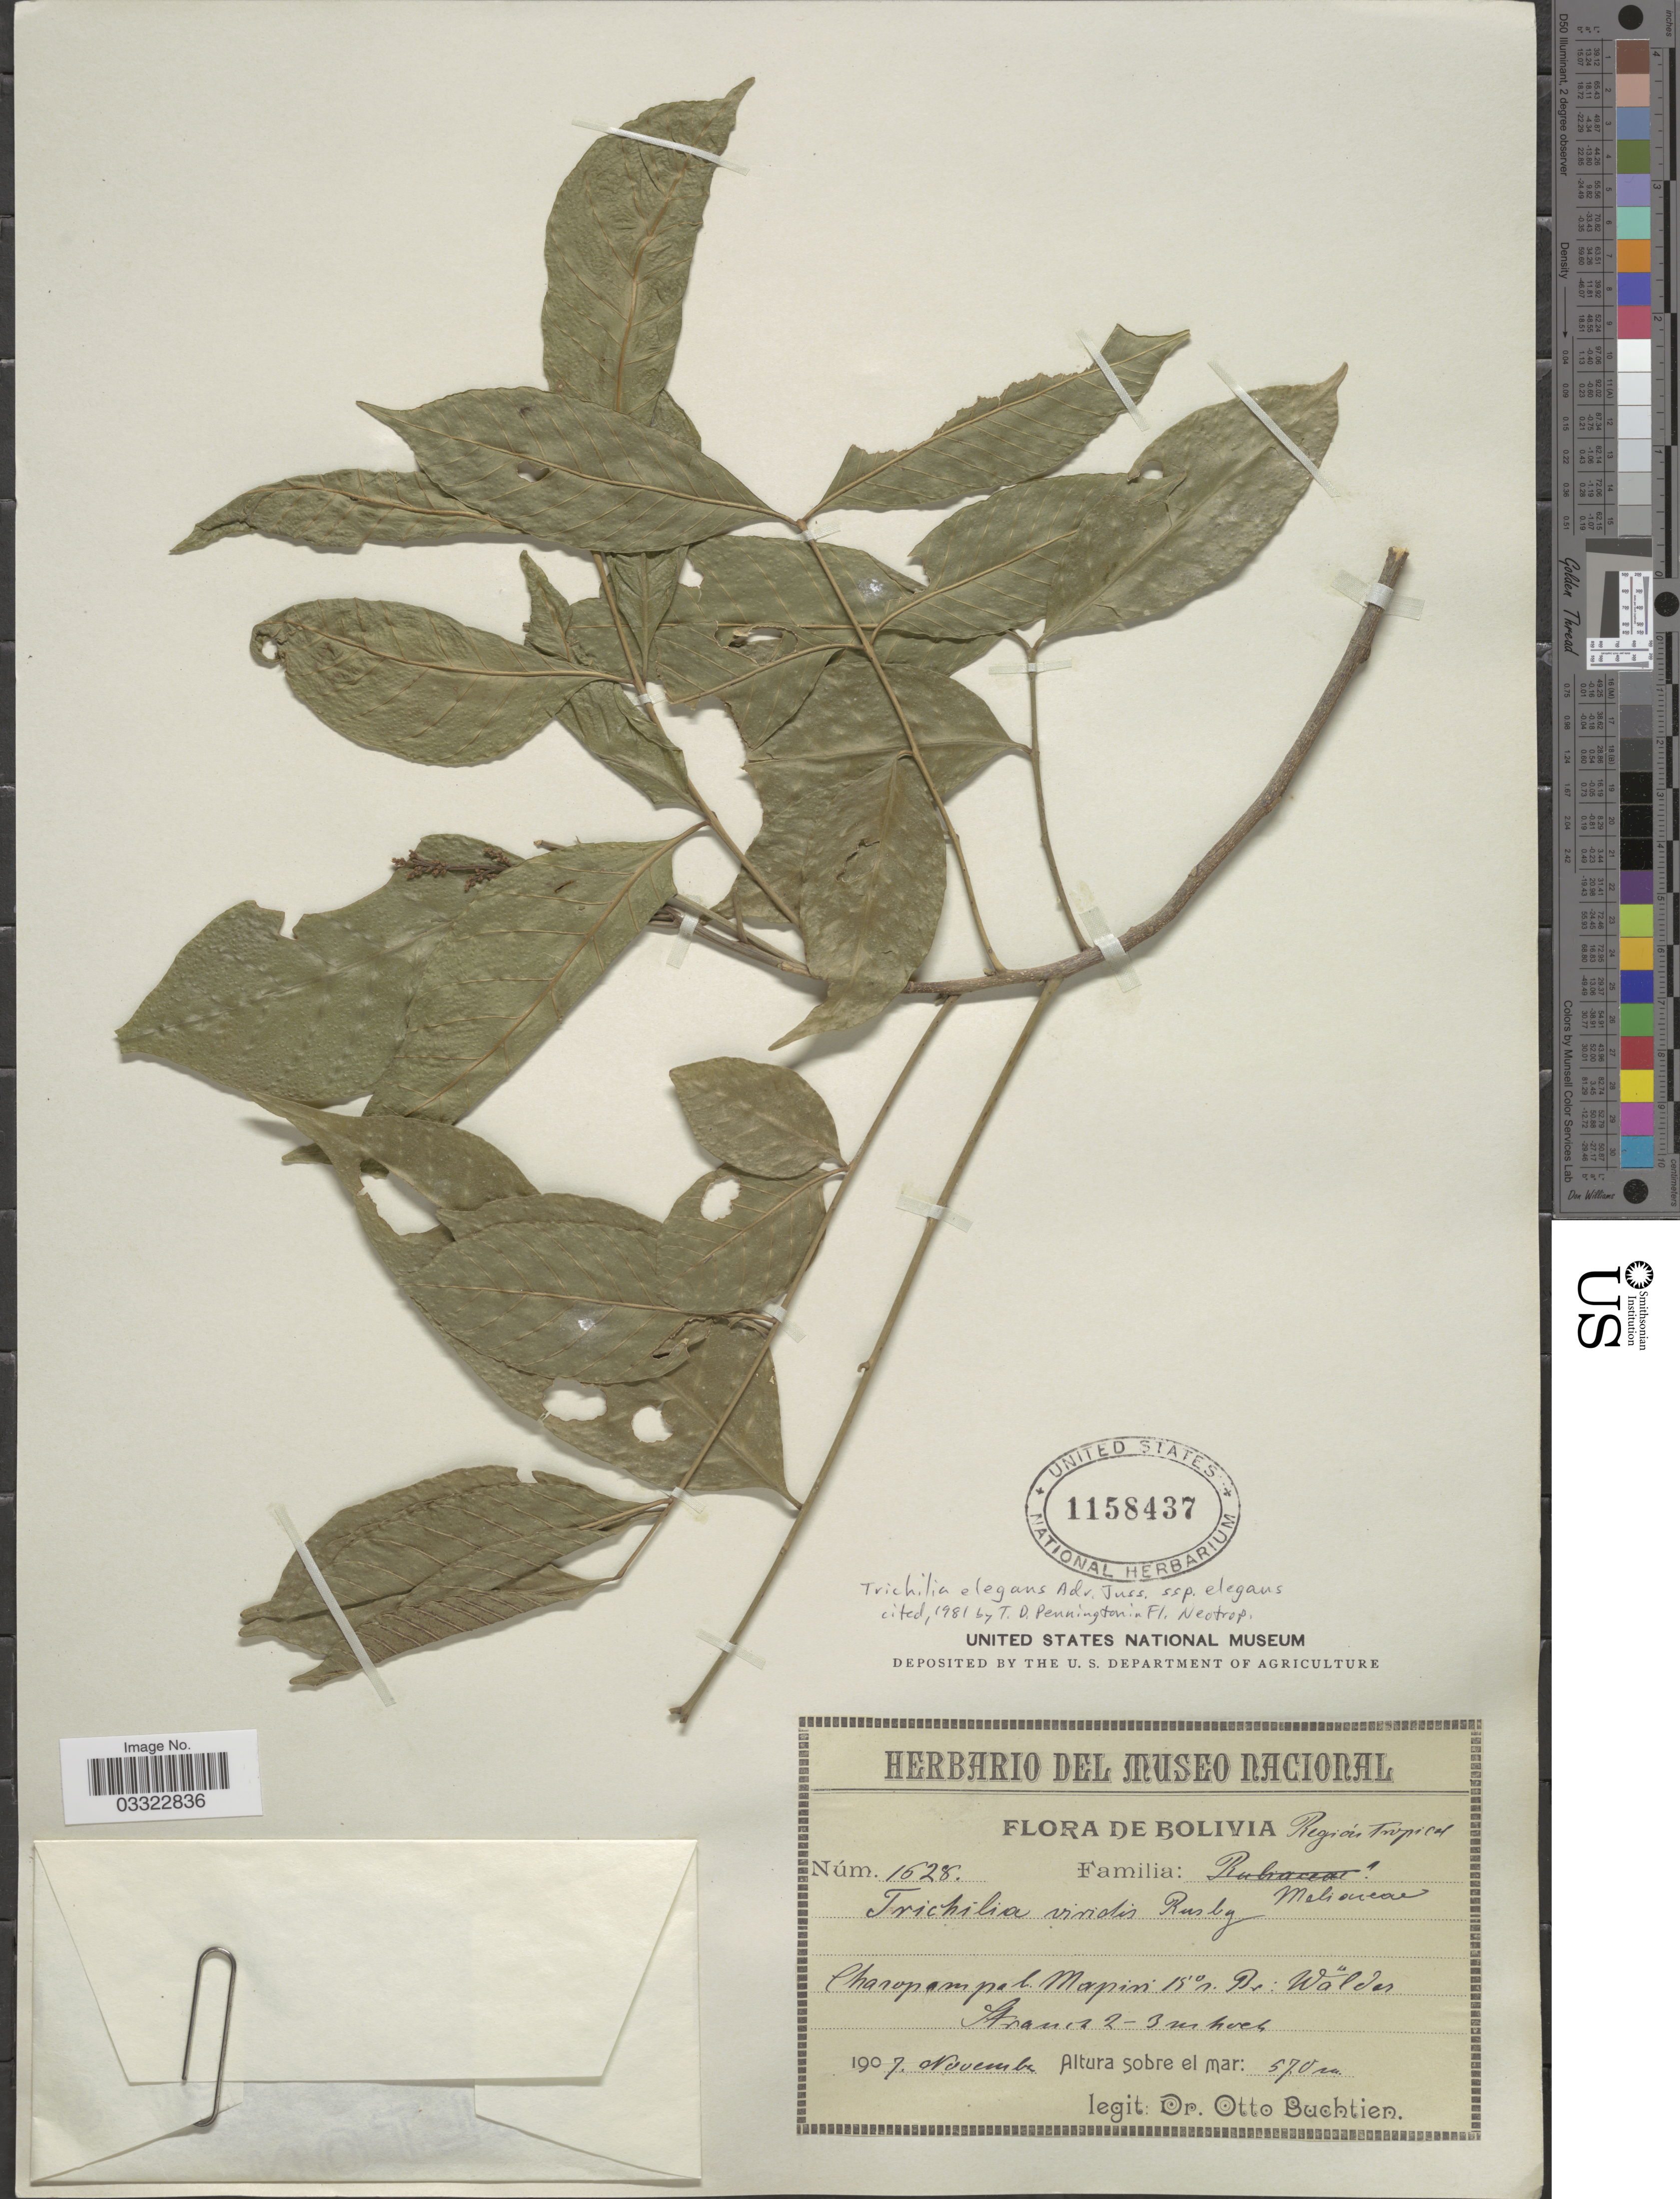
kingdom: Plantae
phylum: Tracheophyta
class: Magnoliopsida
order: Sapindales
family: Meliaceae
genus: Trichilia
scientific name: Trichilia elegans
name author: A. Juss.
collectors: O. Buchtien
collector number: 1628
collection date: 1907-11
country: Bolivia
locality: Región Tropical. Charopampo b. Mapiri 15˚ n. Br: Walder.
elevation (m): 570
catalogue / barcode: US 1158437